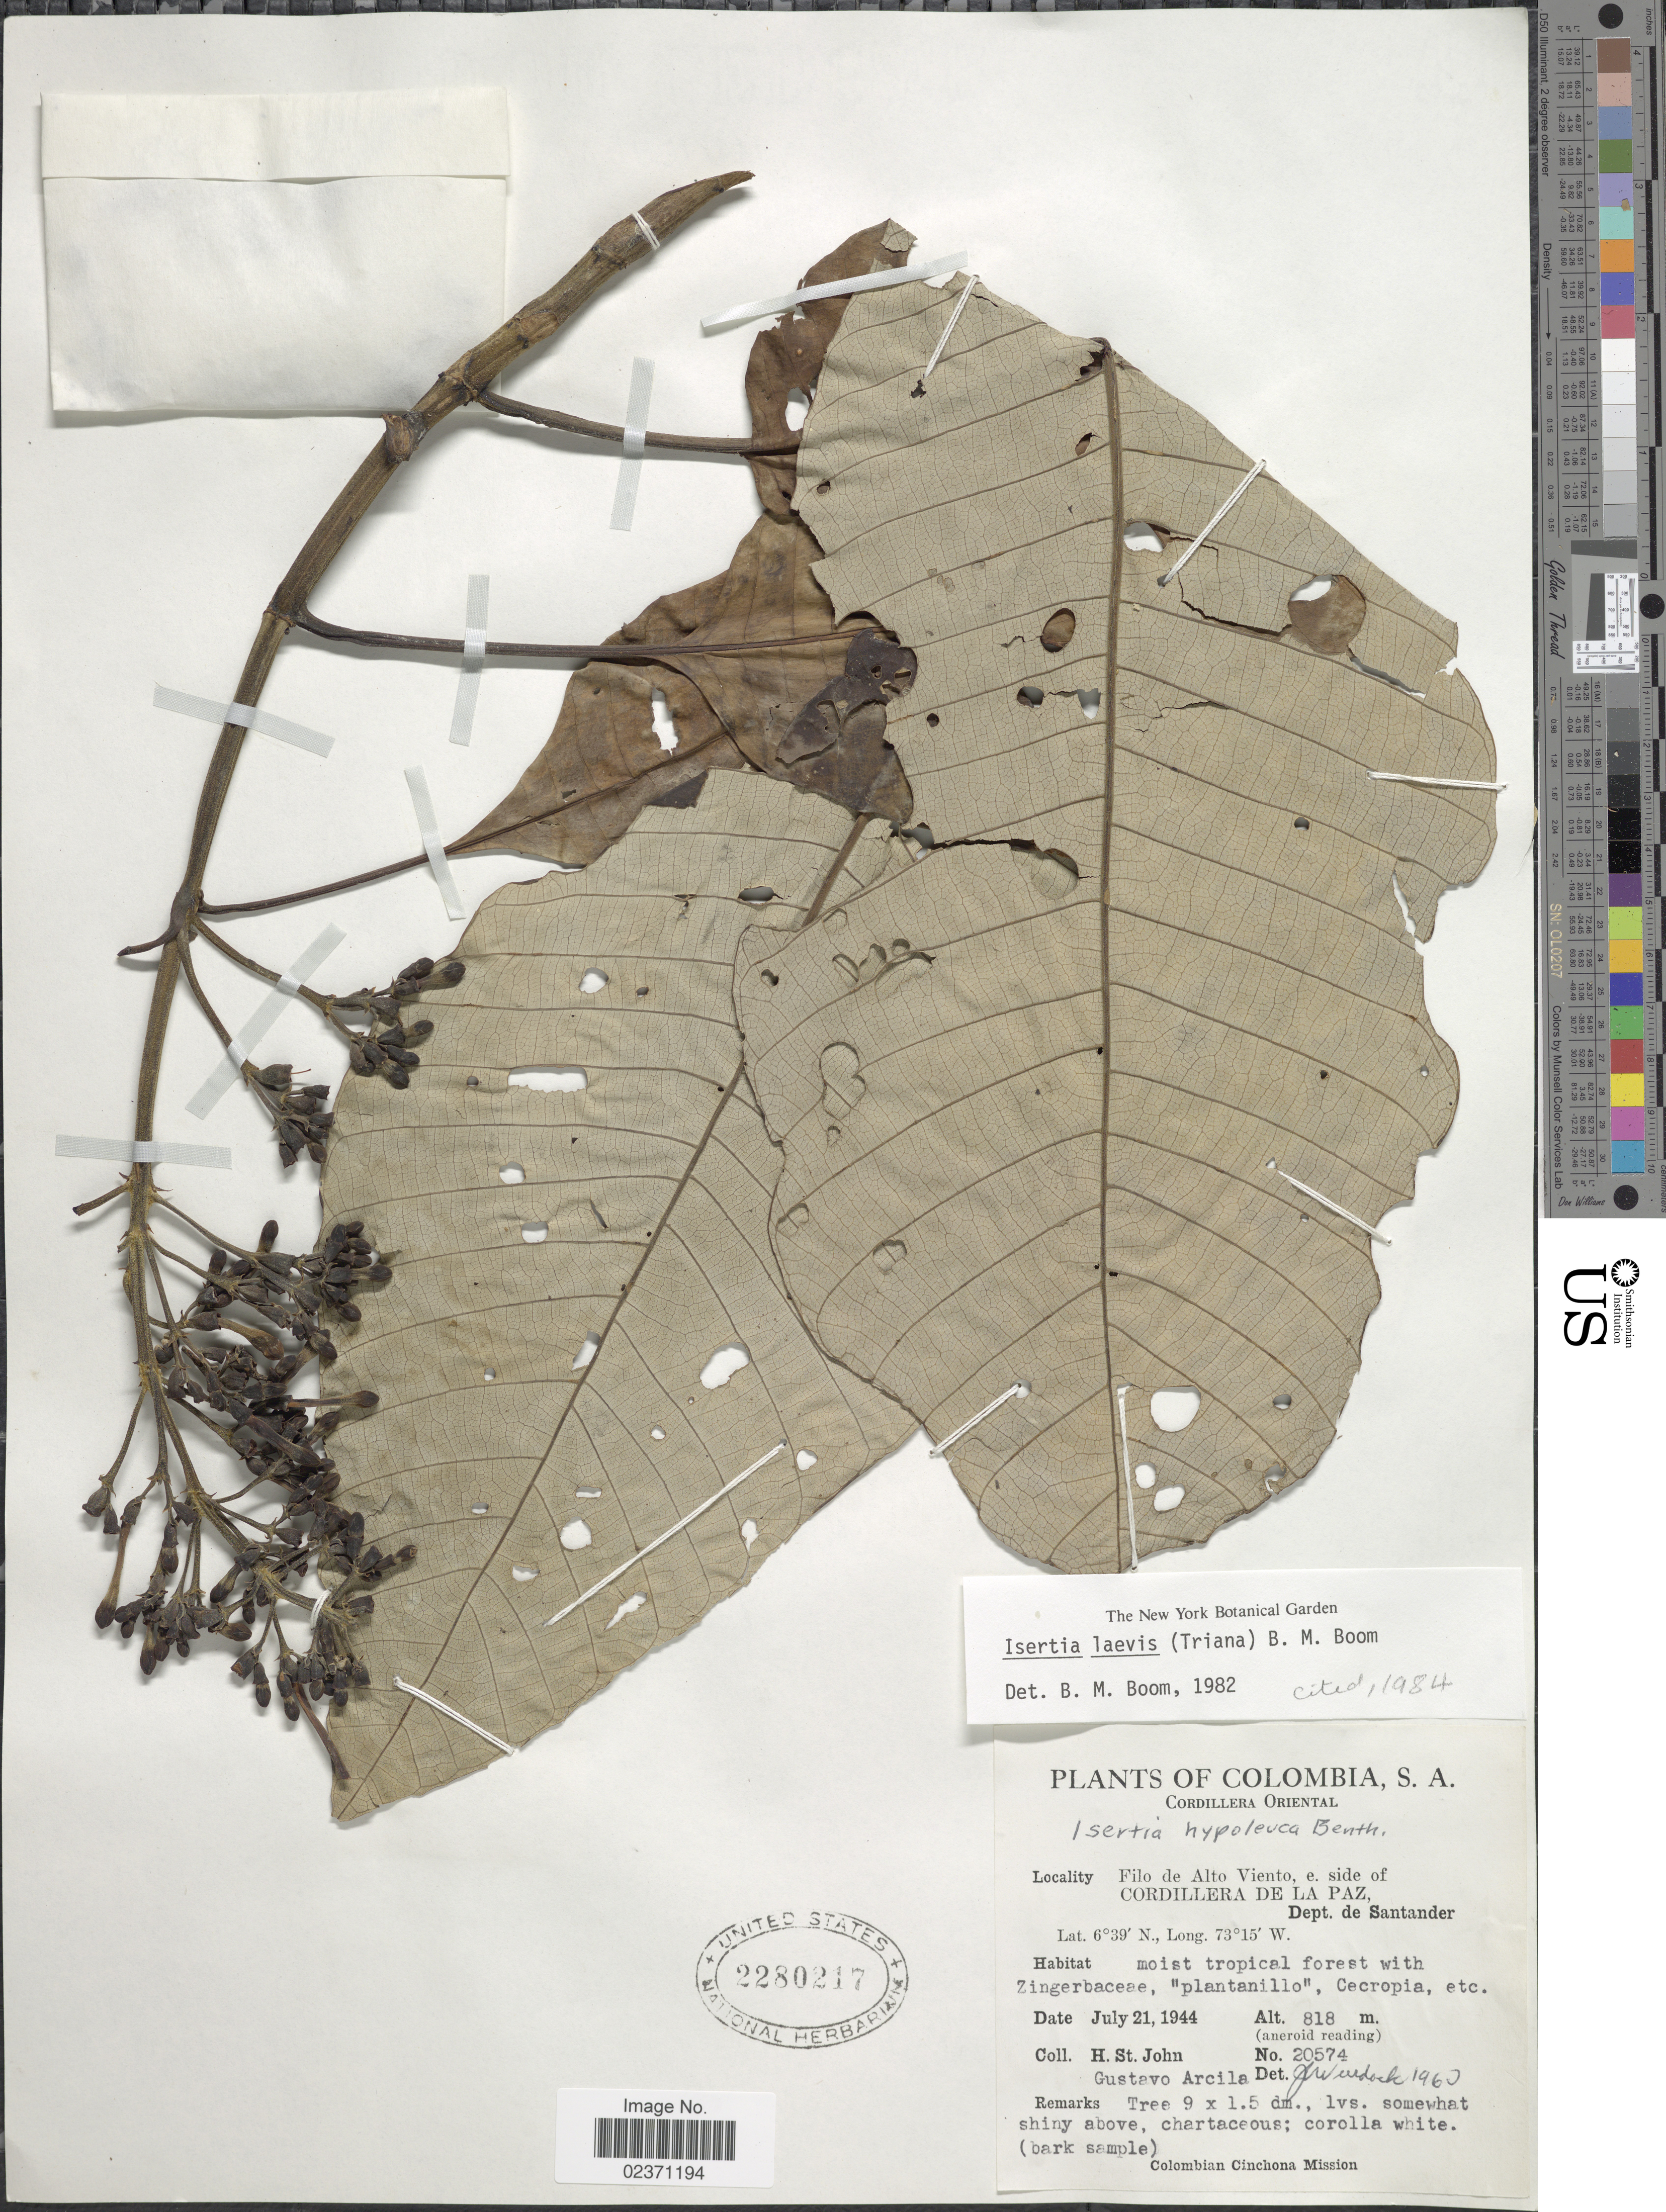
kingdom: Plantae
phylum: Tracheophyta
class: Magnoliopsida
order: Gentianales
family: Rubiaceae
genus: Isertia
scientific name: Isertia laevis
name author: (Triana) B.M. Boom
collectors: H. St. John & G. Arcila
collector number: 20574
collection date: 1944-07-21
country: Colombia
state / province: Santander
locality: Cordillera Oriental. Filo de Alto Viento, e. side of Cordillera de La Paz, Dept. de Santander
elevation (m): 818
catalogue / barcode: US 2280217